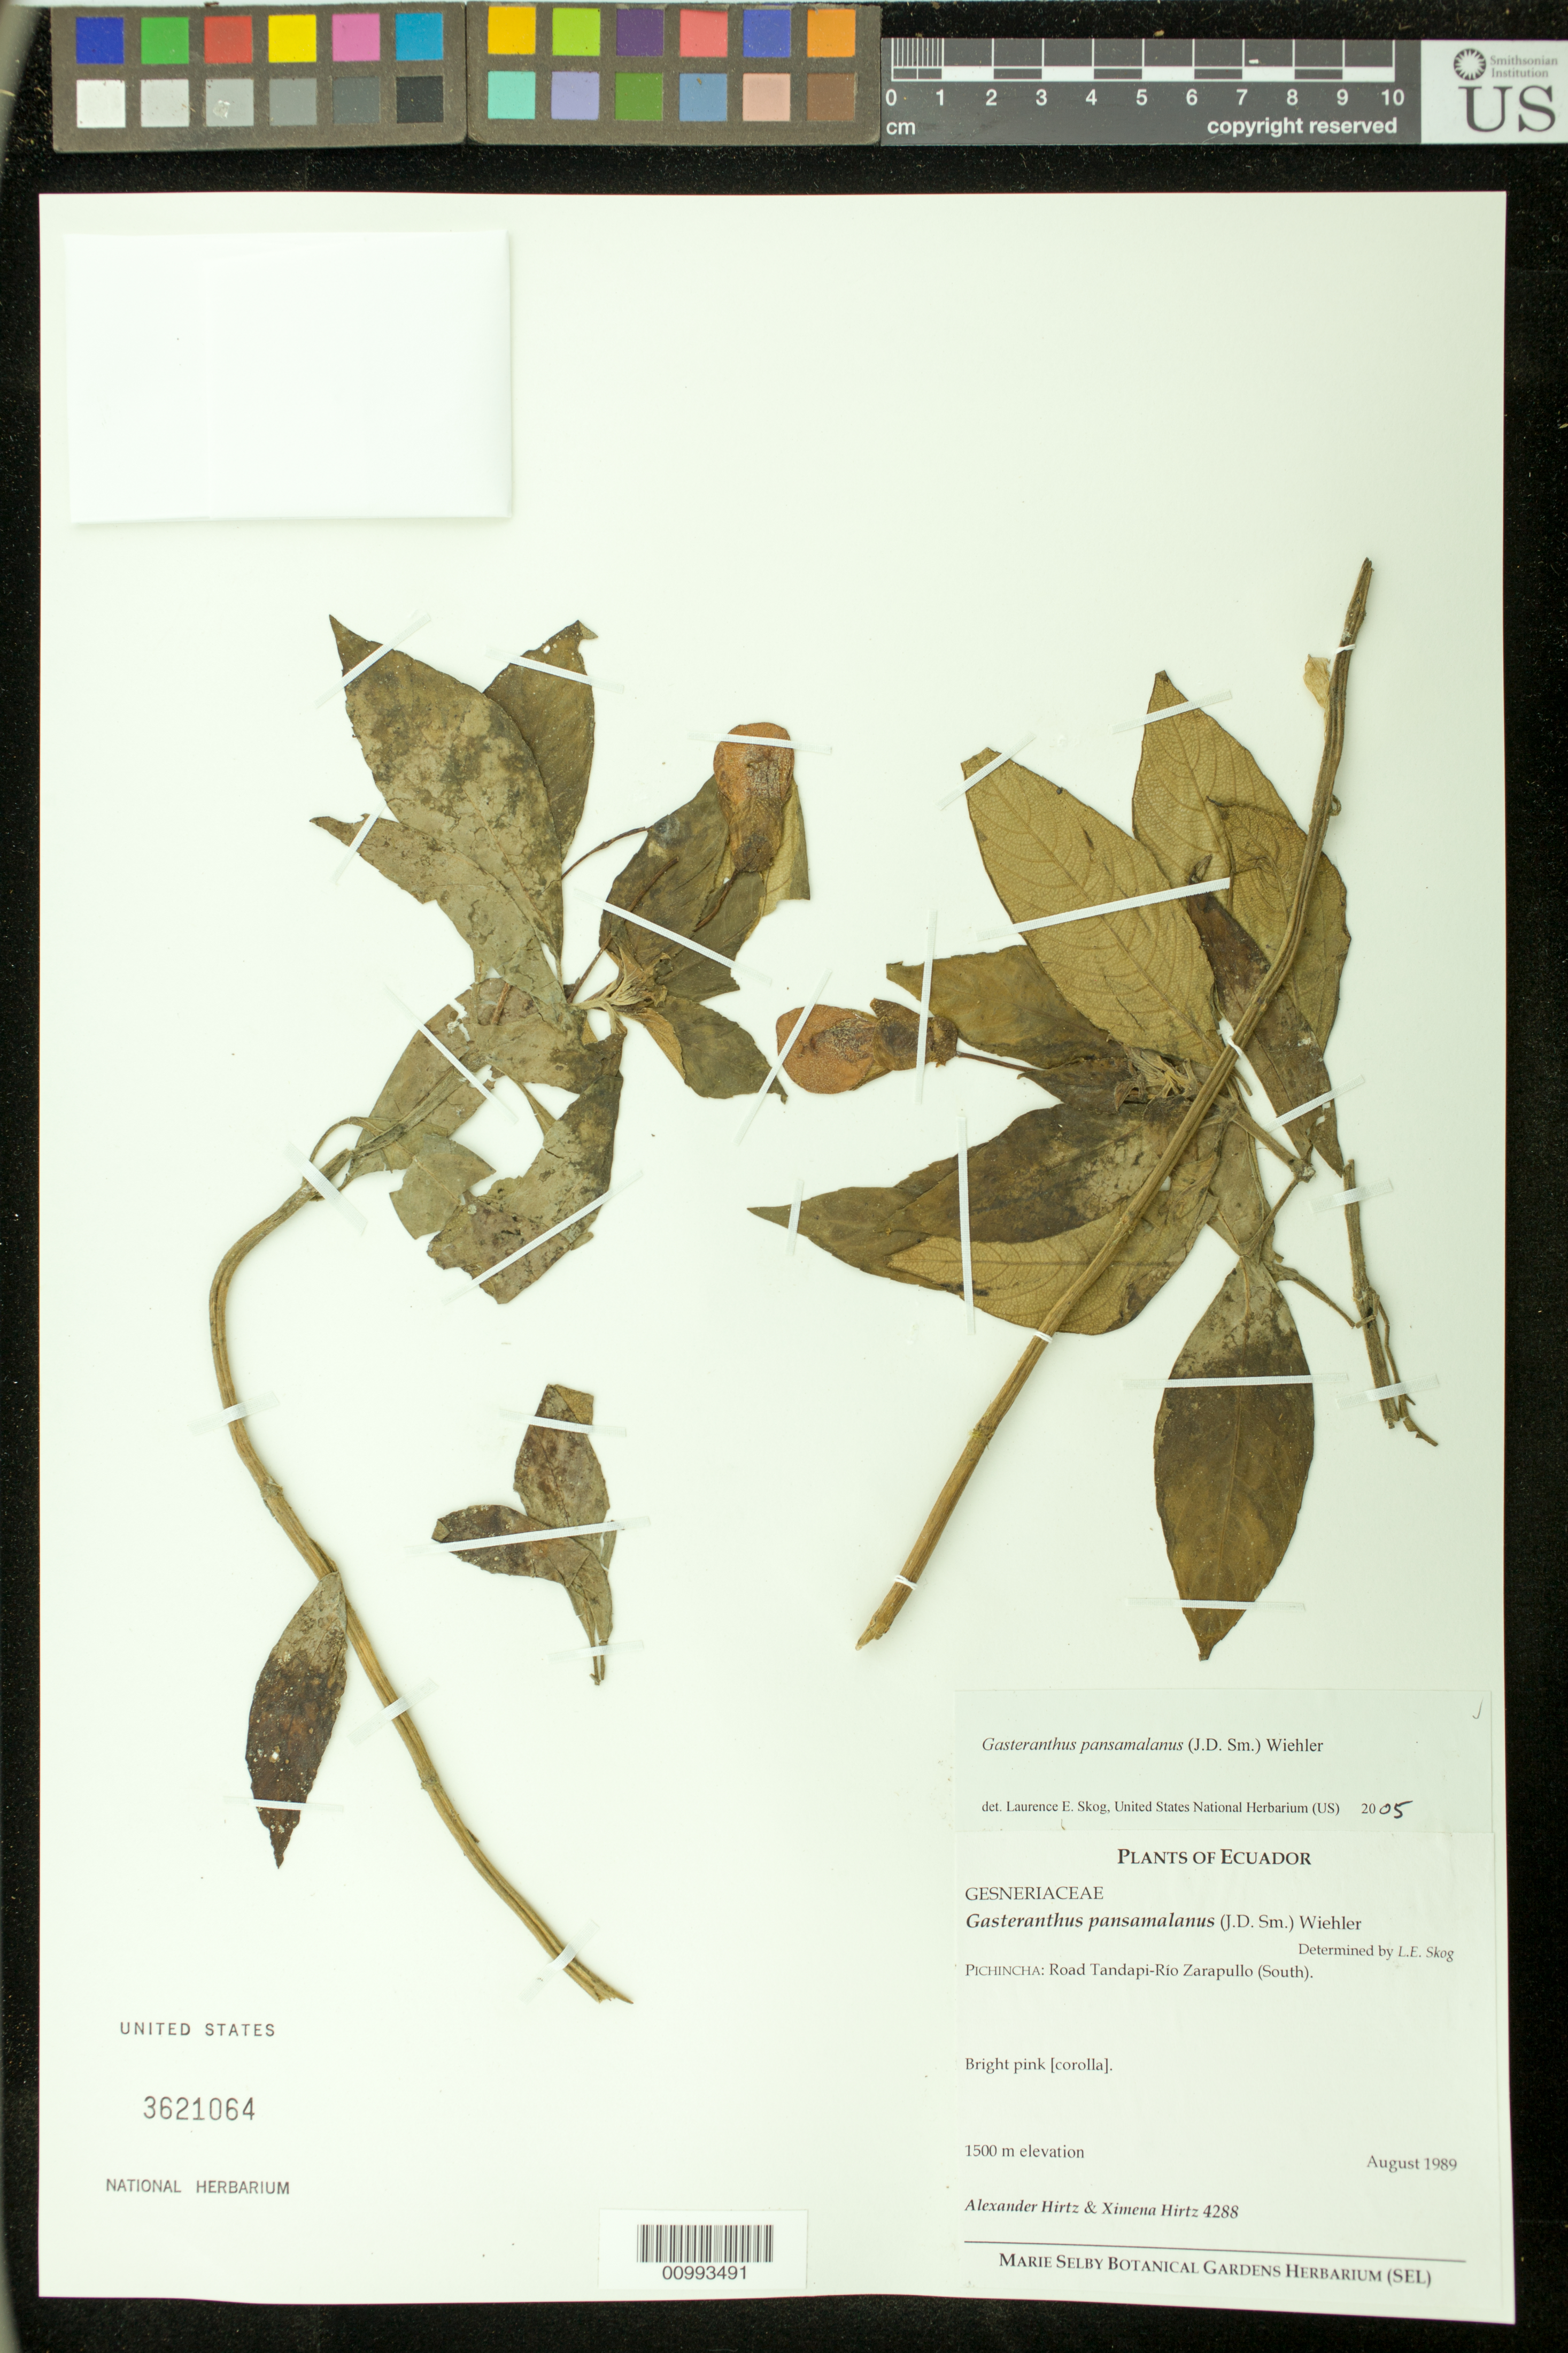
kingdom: Plantae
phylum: Tracheophyta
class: Magnoliopsida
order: Lamiales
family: Gesneriaceae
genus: Gasteranthus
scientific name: Gasteranthus pansamalanus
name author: (Donn. Sm.) Wiehler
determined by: Skog, Laurence E.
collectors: A. Hirtz & X. Hirtz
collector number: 4288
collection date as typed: Aug 1989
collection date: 1989-08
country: Ecuador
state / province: Pichincha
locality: Pichincha: road Tandapi - Rio Zarapullo (South)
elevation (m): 1500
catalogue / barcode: US 3621064